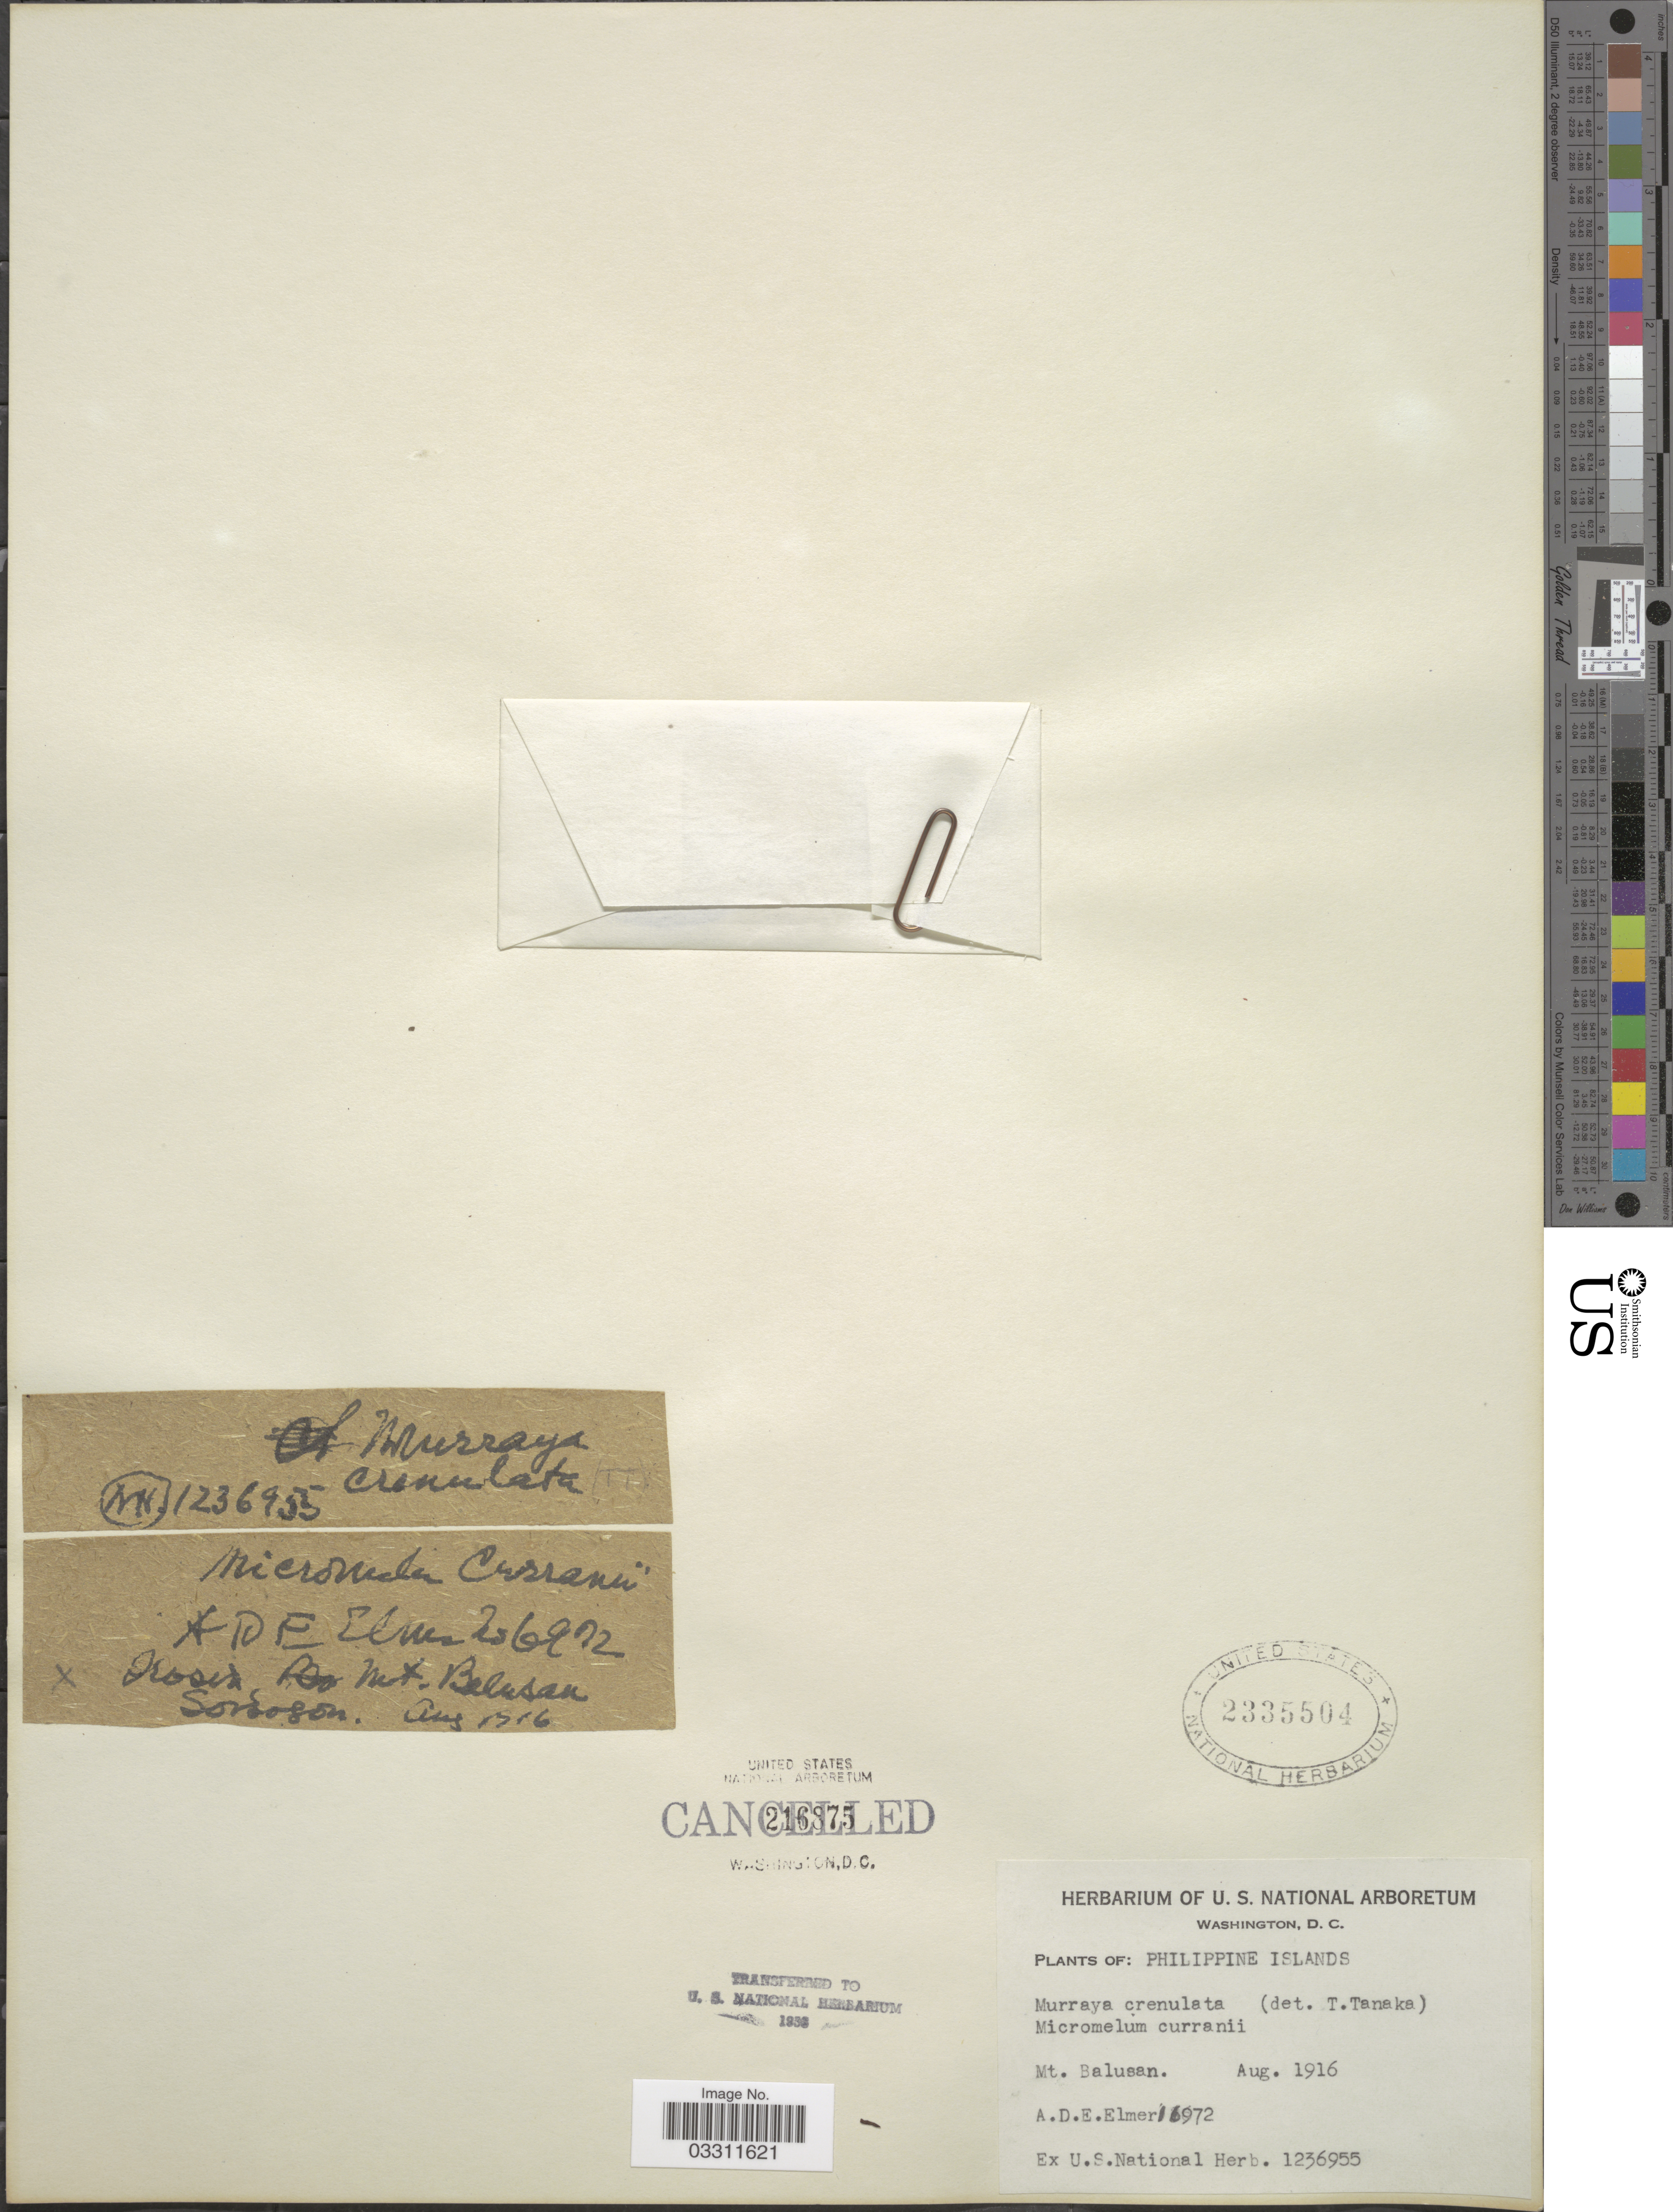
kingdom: Plantae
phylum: Tracheophyta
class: Magnoliopsida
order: Sapindales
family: Rutaceae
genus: Murraya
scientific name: Murraya crenulata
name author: (Turcz.) Oliv.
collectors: A. D. E. Elmer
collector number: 11972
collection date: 1916-08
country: Philippines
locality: Philippine Islands. Mt. Balusan. Sorsogon.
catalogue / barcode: US 2335504